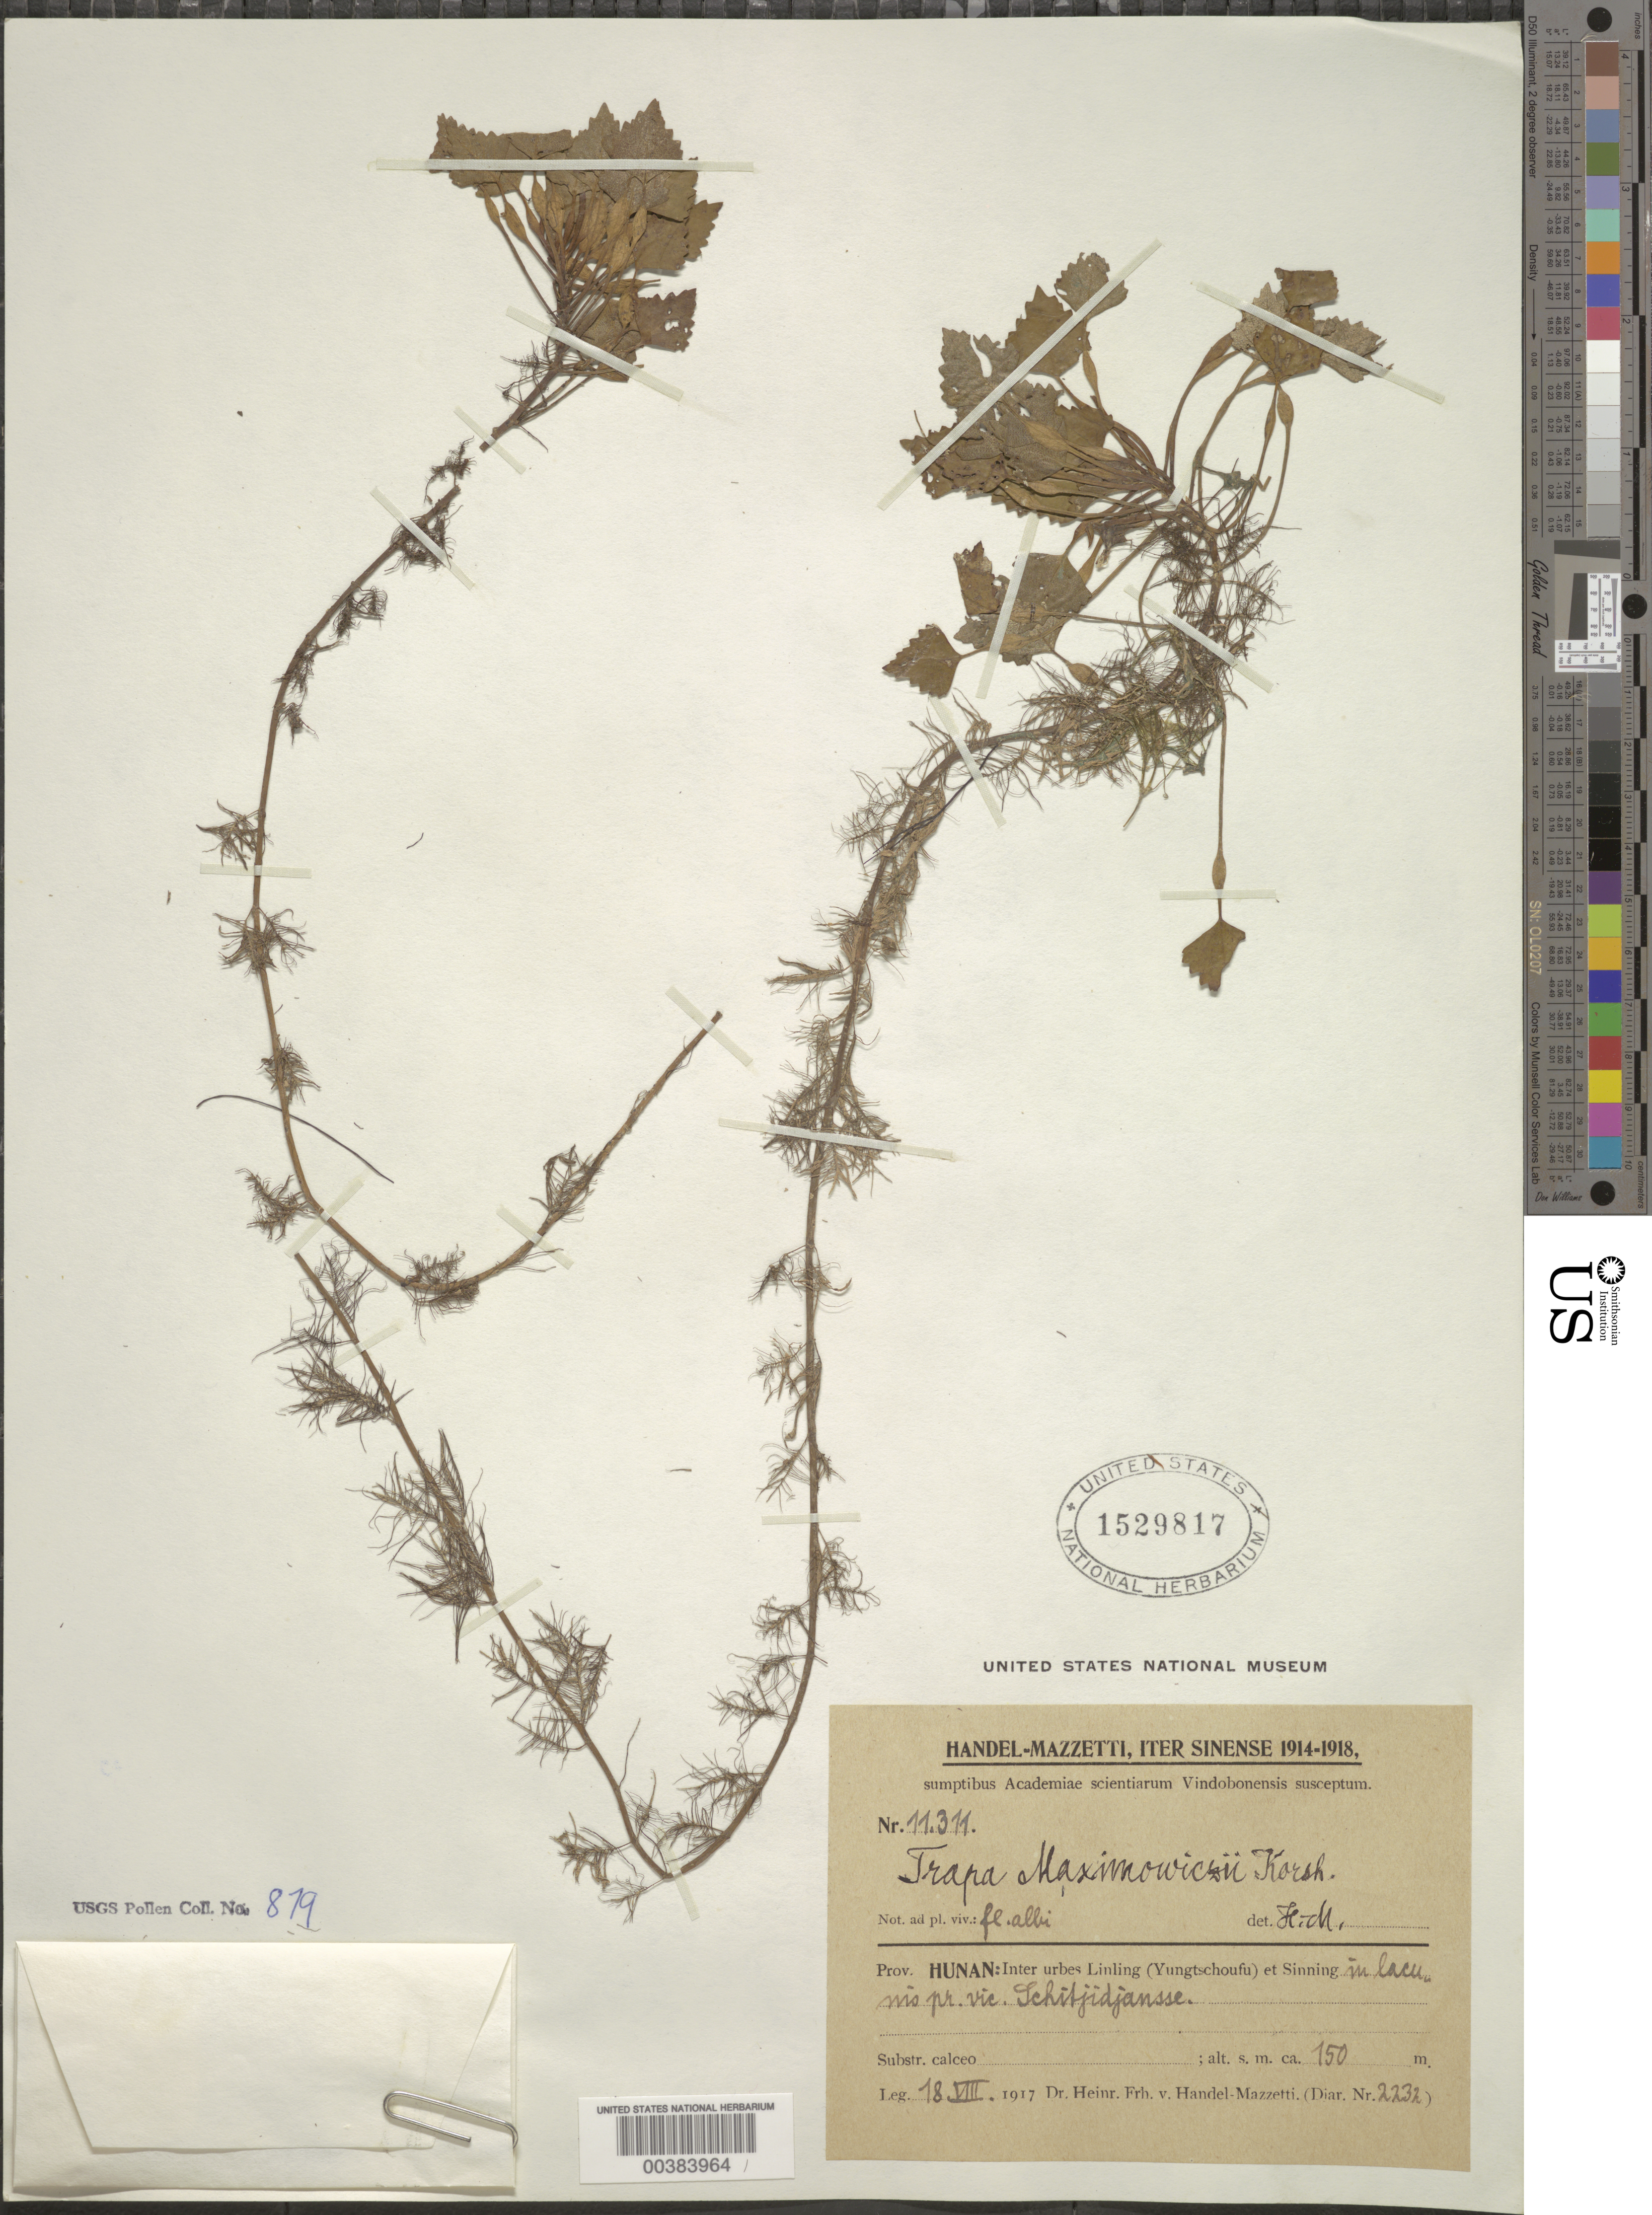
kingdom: Plantae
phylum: Tracheophyta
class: Magnoliopsida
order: Myrtales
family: Lythraceae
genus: Trapa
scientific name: Trapa maximowiczii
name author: Korsh.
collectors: H. Handel-Mazzetti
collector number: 11311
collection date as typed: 18 Aug 1918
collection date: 1918-08-18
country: China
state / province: Hunan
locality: Between linling and sinning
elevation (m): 150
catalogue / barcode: US 1529817